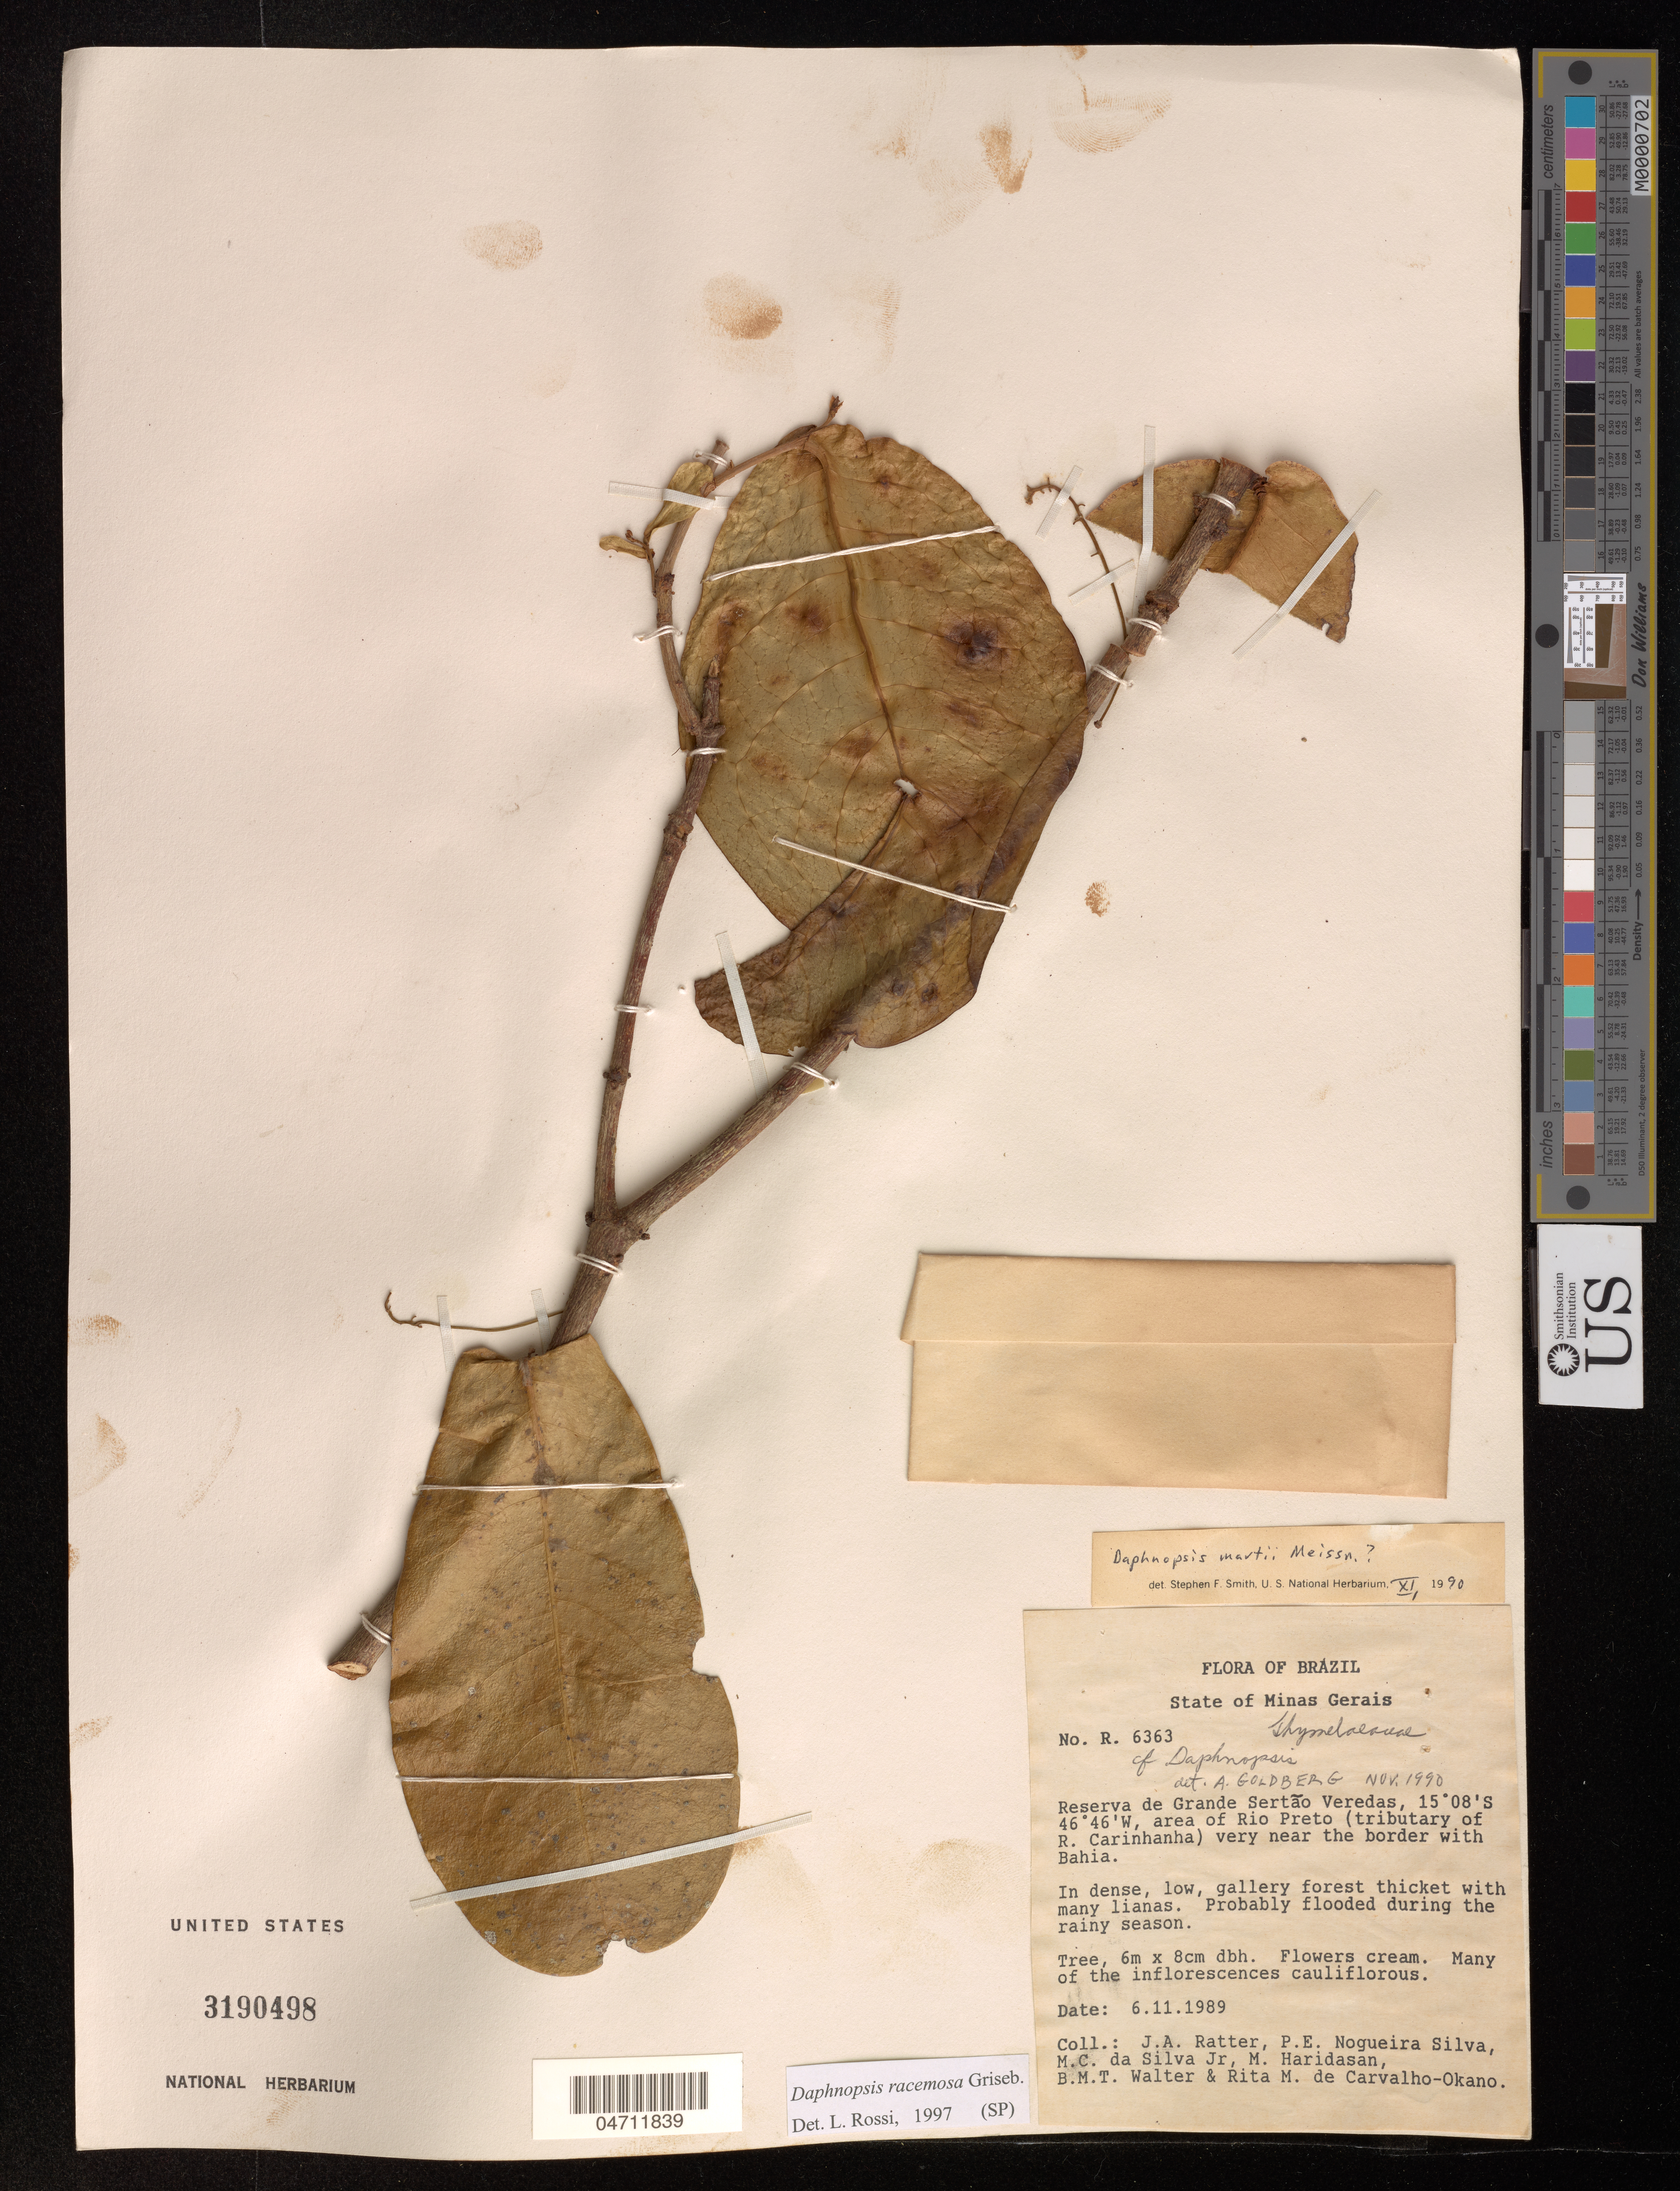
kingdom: Plantae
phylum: Tracheophyta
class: Magnoliopsida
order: Malvales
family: Thymelaeaceae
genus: Daphnopsis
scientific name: Daphnopsis racemosa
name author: Griseb.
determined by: Rossi, L.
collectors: J. Ratter, P. E. N. Silva, M. Silva, M. Haridasan & et al.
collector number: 6363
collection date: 1989-11-06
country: Brazil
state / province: Minas Gerais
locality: Reserva de Grande Sertao Veredas, are of Rio Preto (tributary of R. Carinhanha) very near the border with Bahia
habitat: in dense, low, gallery forest thicket with many lianas. Probably flooded during the rainy season.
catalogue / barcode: US 3190498